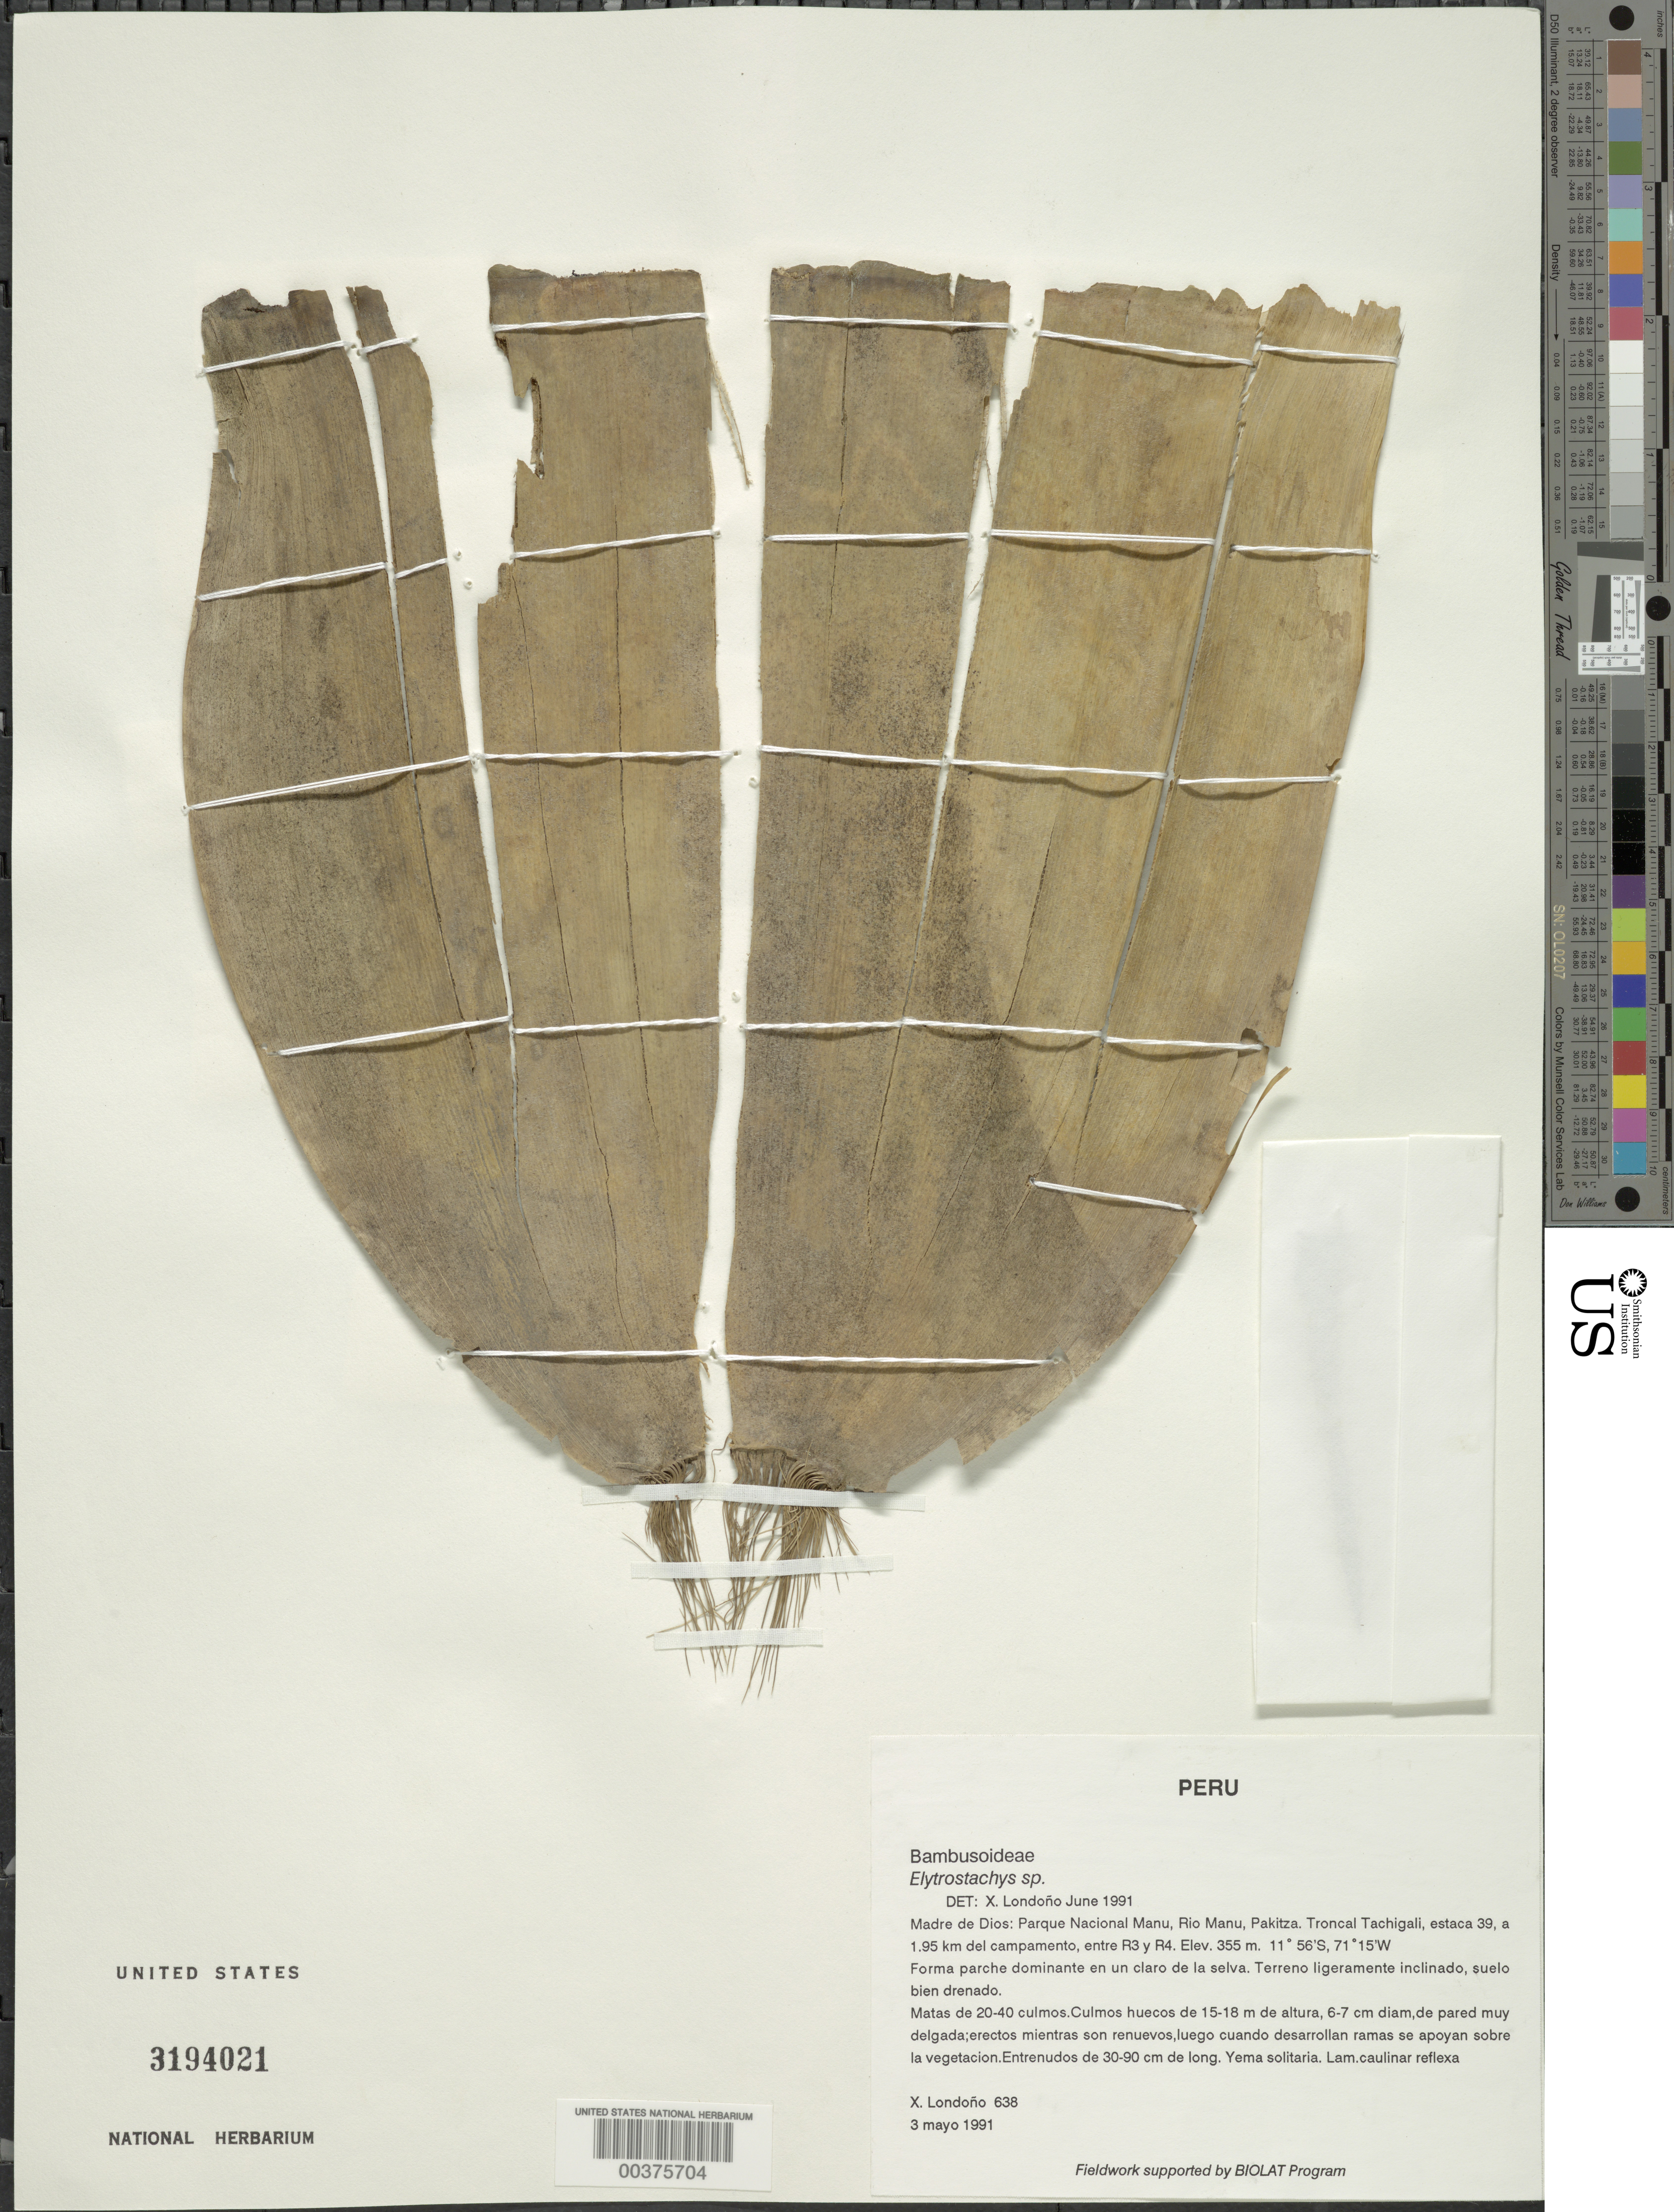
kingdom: Plantae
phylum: Tracheophyta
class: Liliopsida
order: Poales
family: Poaceae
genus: Elytrostachys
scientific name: Elytrostachys sp.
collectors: X. Londoño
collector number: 638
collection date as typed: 03 May 1991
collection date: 1991-05-03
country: Peru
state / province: Madre de Dios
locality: Parque nacional manu, rio manu, pakitza; trocha tachigali, estaca 39, 1.95 km del campamento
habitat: Un parche dominate dentro del claro de la selva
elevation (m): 355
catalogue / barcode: US 3194021